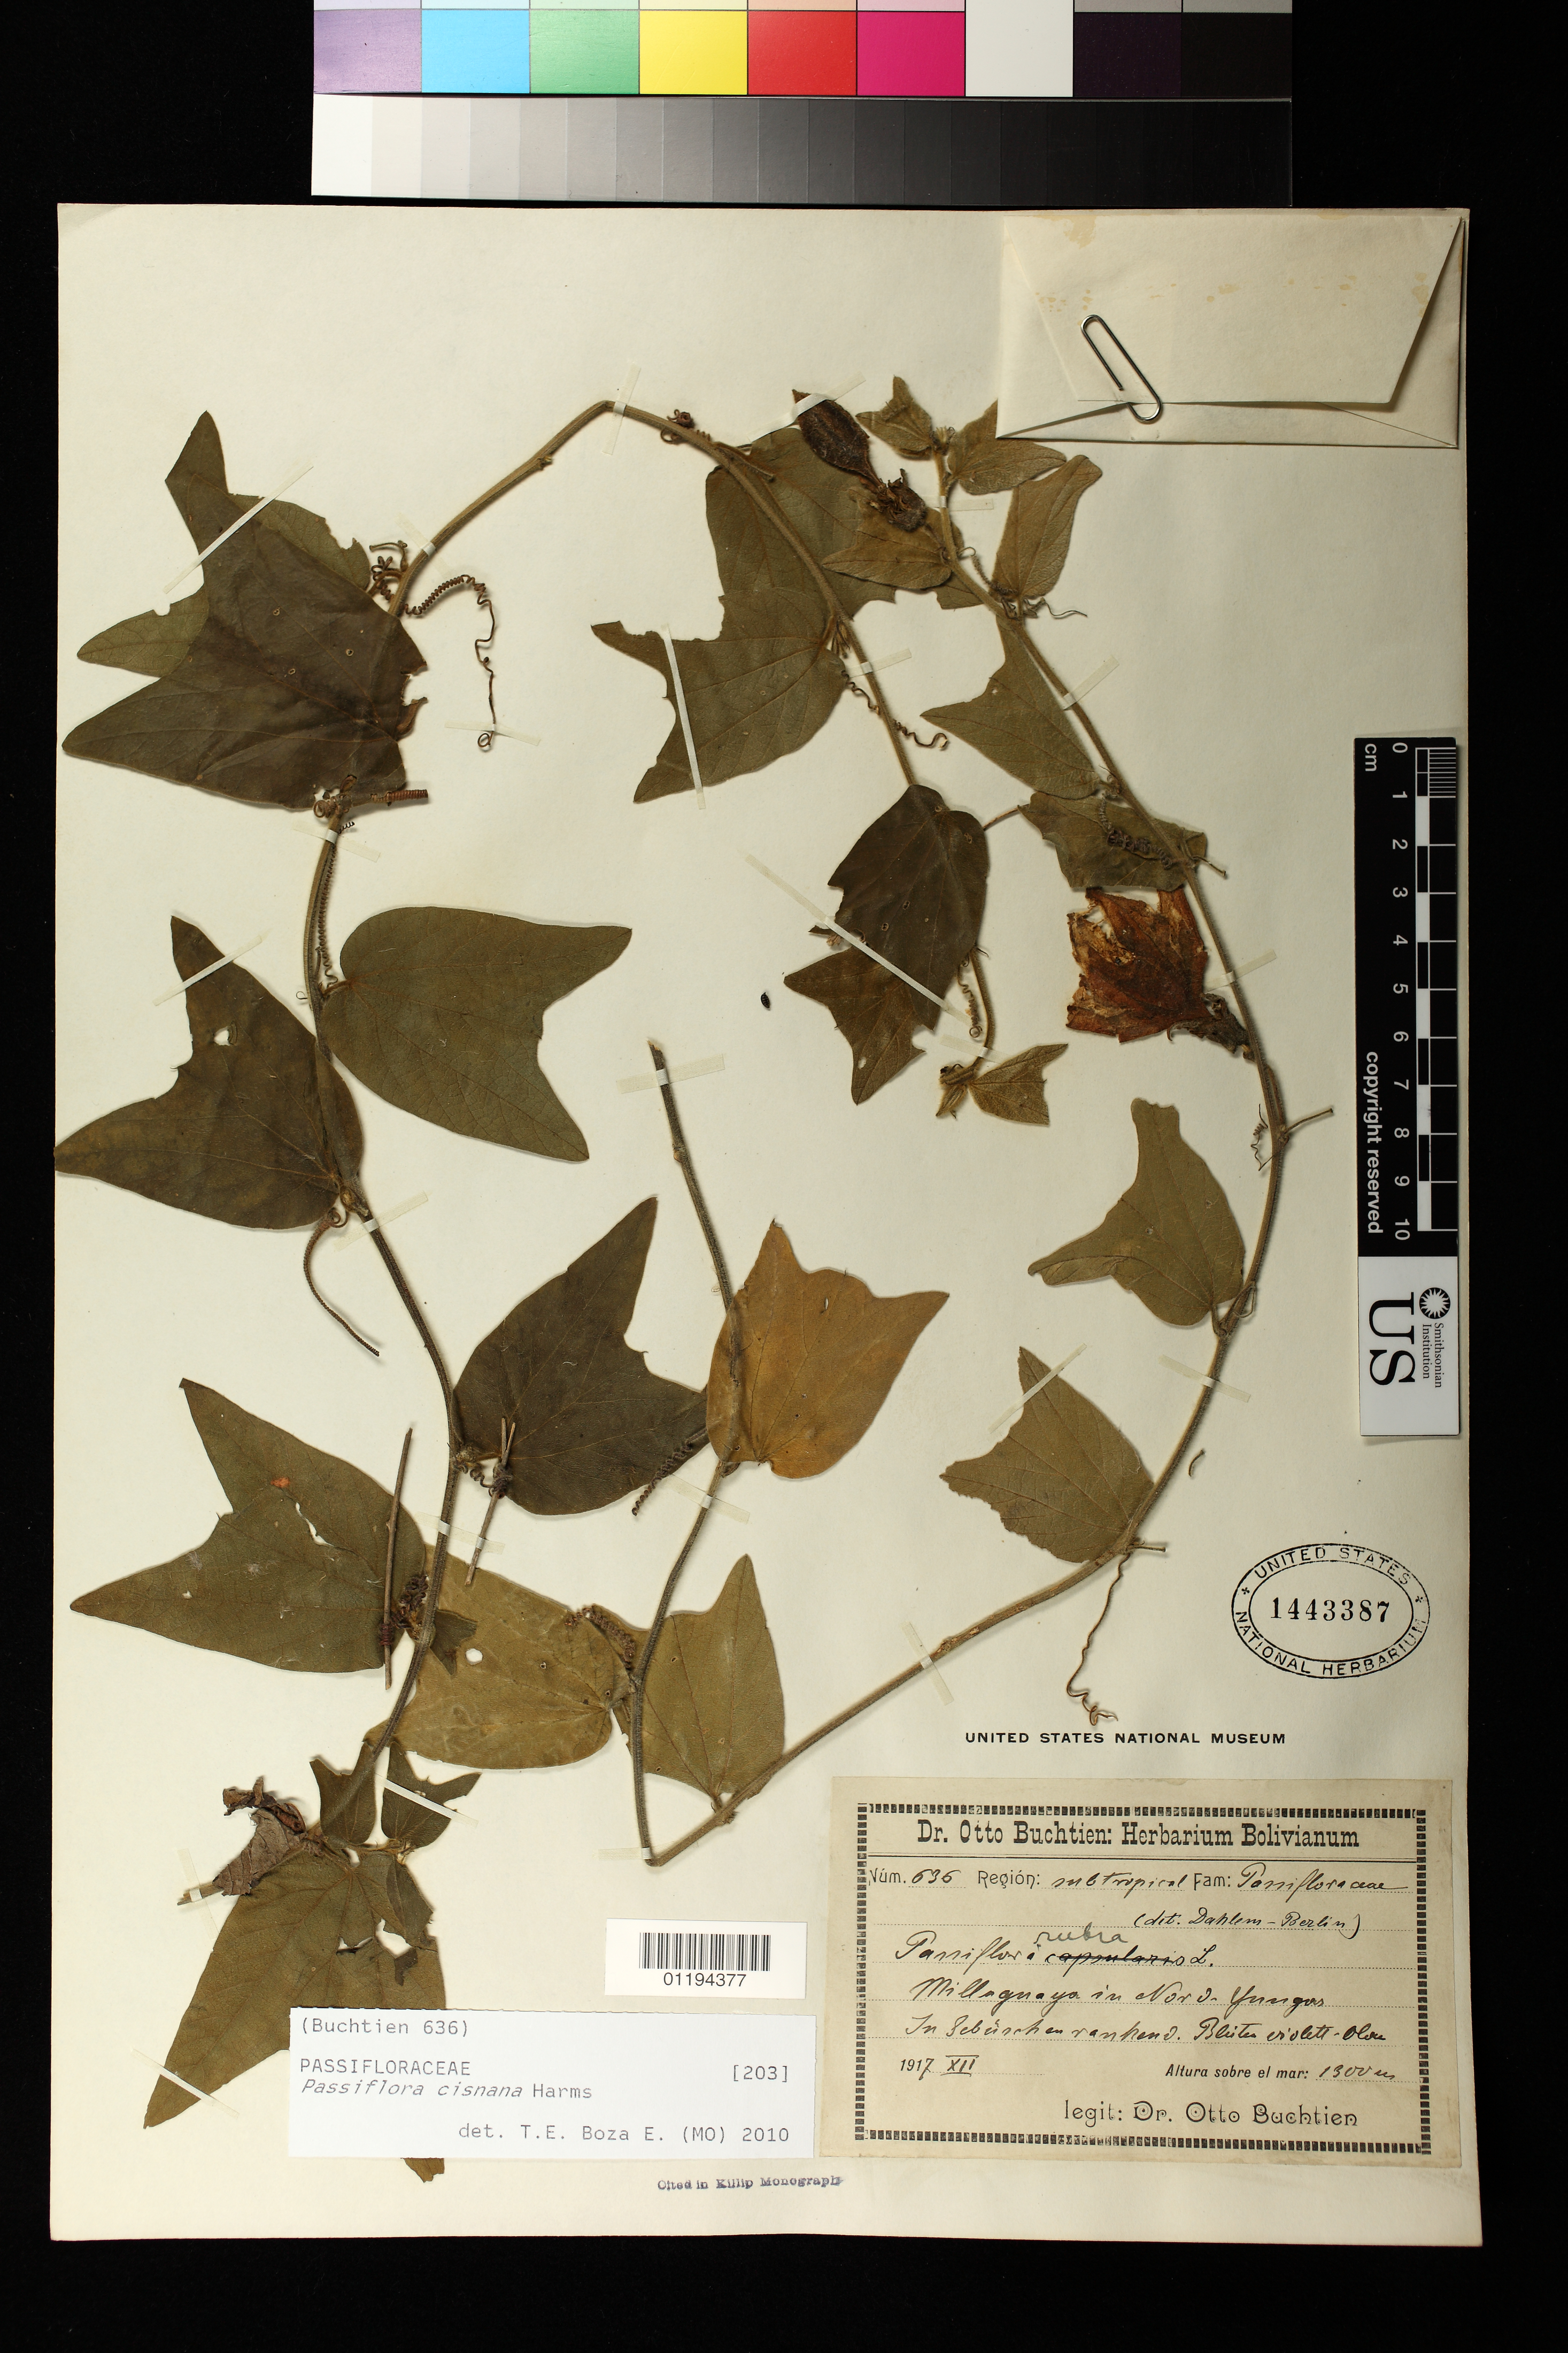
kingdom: Plantae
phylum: Tracheophyta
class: Magnoliopsida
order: Malpighiales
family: Passifloraceae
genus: Passiflora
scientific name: Passiflora cisnana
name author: Harms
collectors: O. Buchtien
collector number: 636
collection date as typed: Dec 1917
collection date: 1917-12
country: Bolivia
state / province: La Paz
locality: Milluguaya [Milluhuaya] in Nord Yungas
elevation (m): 1300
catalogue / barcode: US 1443387